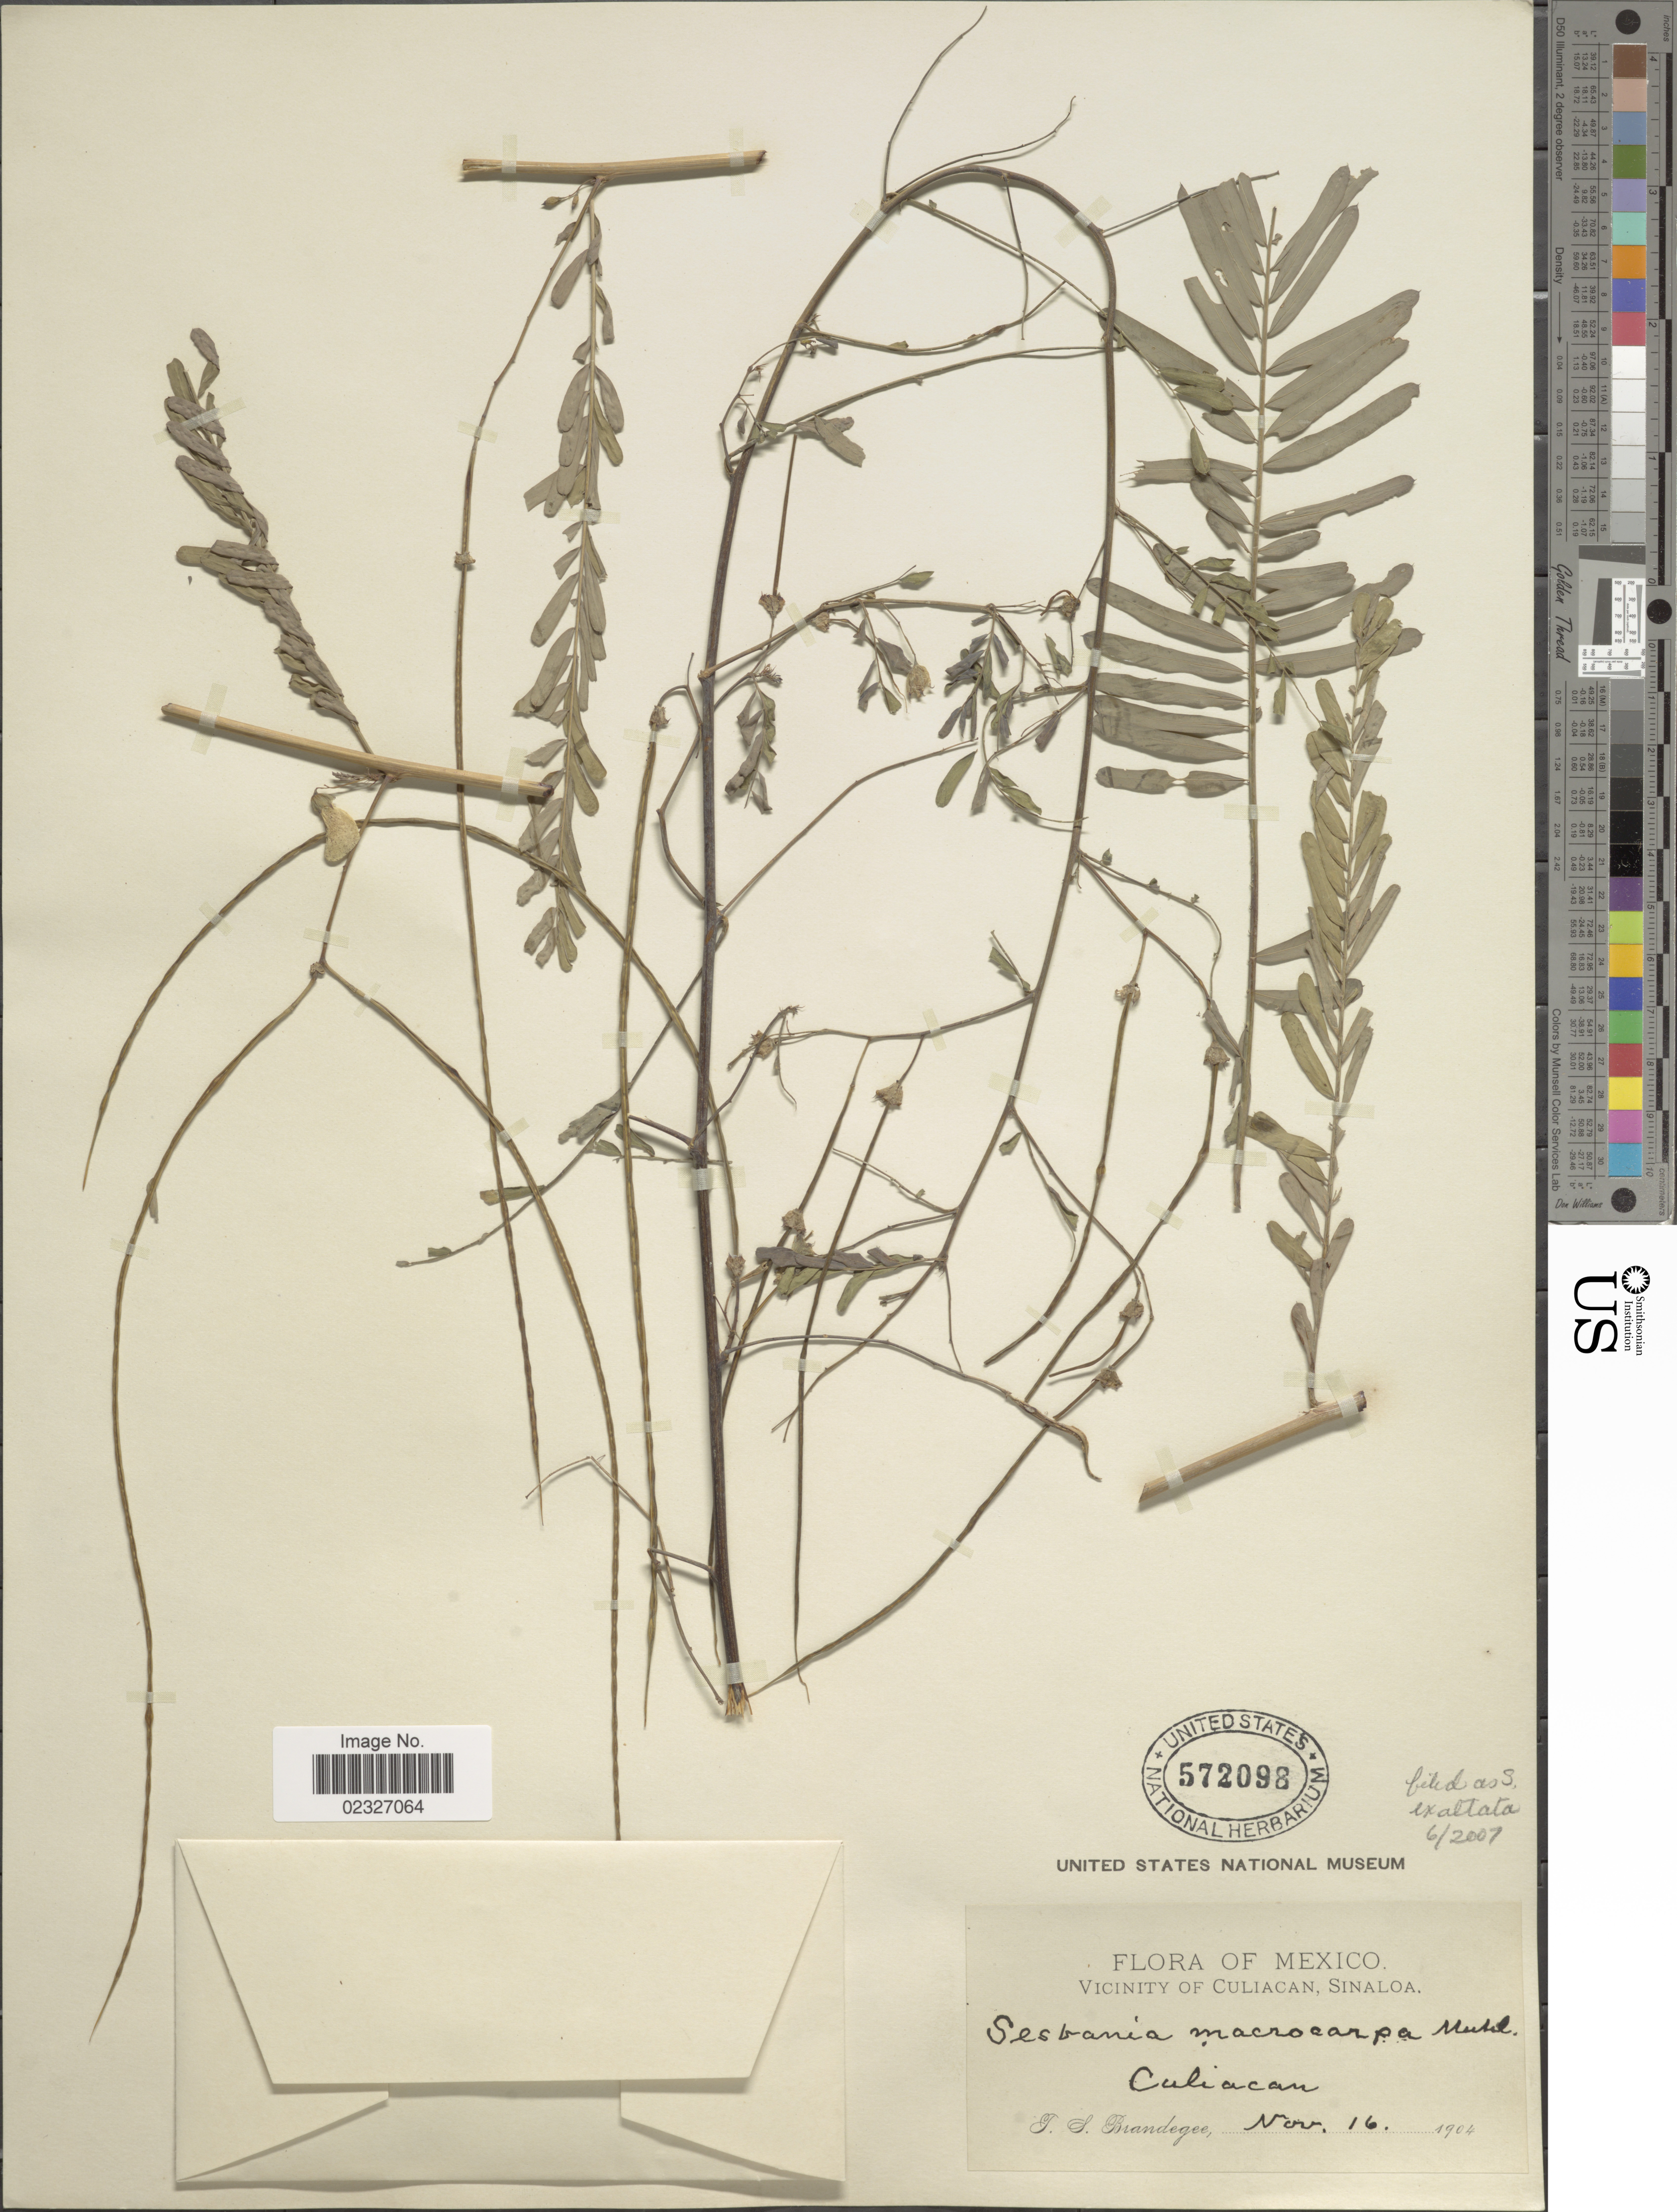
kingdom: Plantae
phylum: Tracheophyta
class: Magnoliopsida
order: Fabales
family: Fabaceae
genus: Sesbania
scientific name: Sesbania exaltata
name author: (Raf.) Cory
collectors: T. S. Brandegee (herbarium)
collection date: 1904-11-16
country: Mexico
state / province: Sinaloa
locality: Vicinity of Culiacan, Culiacan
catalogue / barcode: US 572098